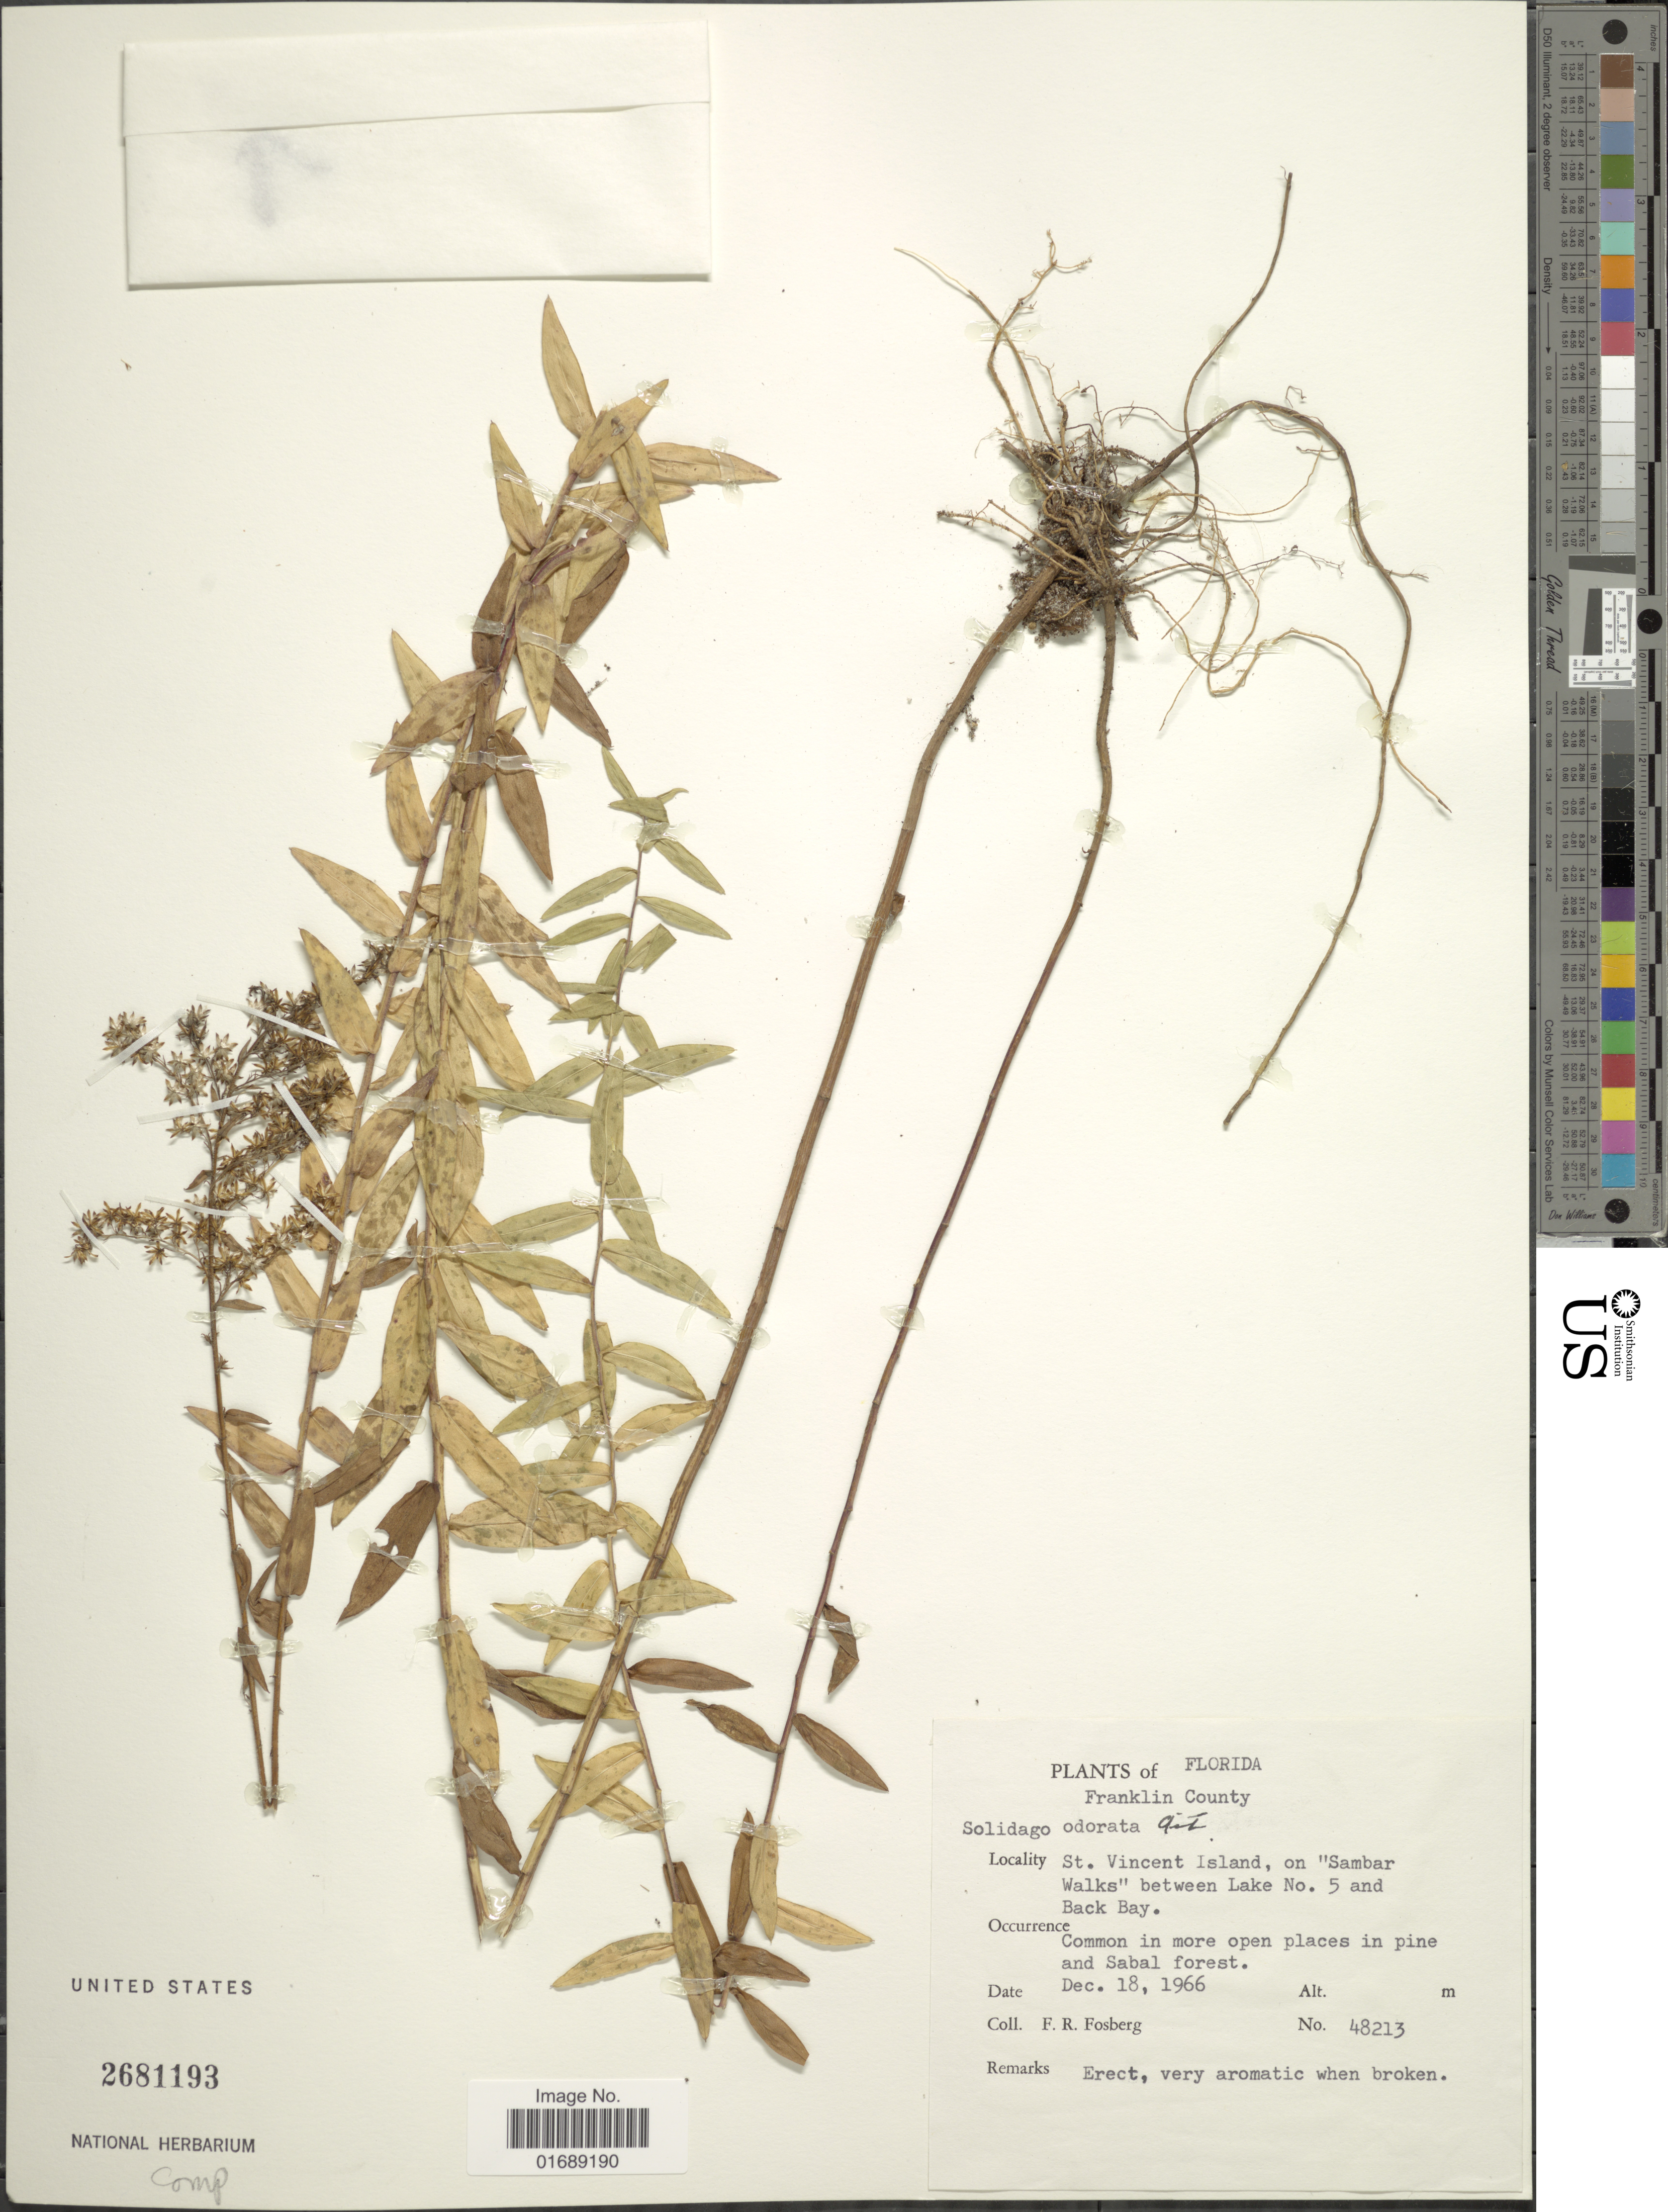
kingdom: Plantae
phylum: Tracheophyta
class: Magnoliopsida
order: Asterales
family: Asteraceae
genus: Solidago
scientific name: Solidago odora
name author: Aiton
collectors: F. R. Fosberg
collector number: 48213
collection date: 1966-12-18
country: United States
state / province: Florida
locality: Franklin County, St. Vincent Island, on "Sambar Walks" between Lake No. 5 and Back Bay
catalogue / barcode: US 2681193